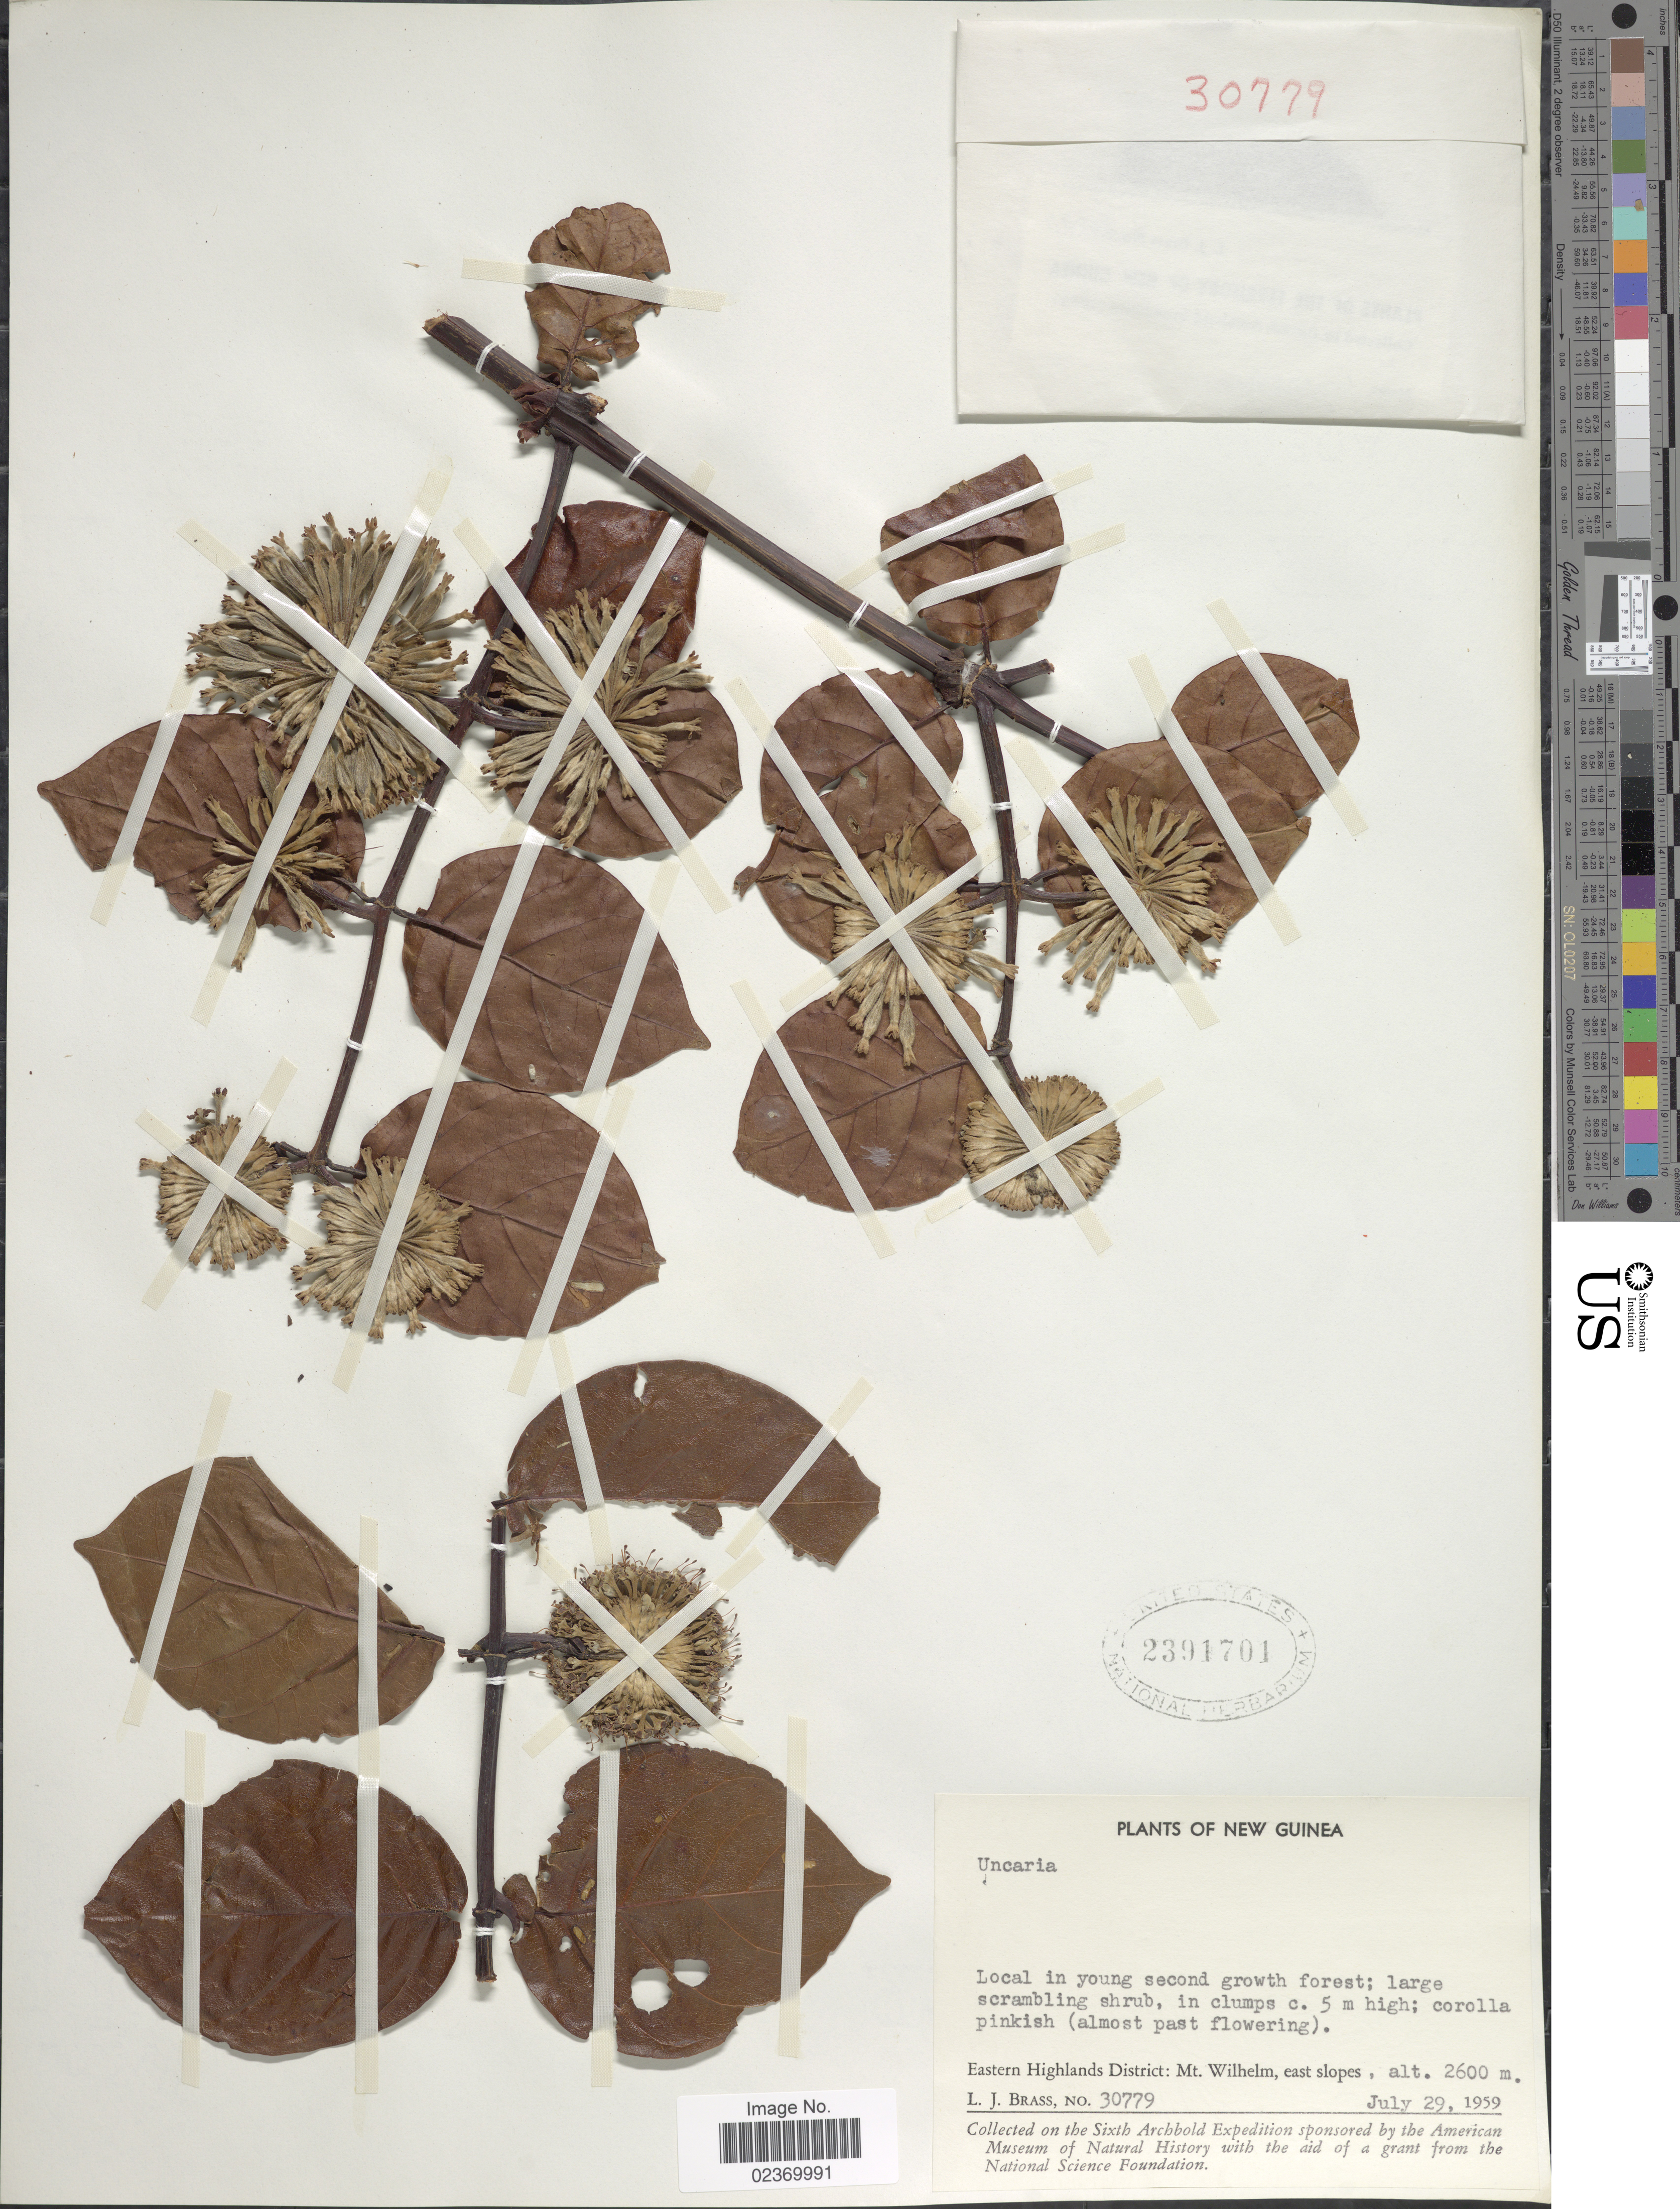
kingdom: Plantae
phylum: Tracheophyta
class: Magnoliopsida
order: Gentianales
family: Rubiaceae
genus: Uncaria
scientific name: Uncaria sp.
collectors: L. J. Brass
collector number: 30779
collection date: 1959-07-29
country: Papua New Guinea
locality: New Guinea, eastern Highlands District: Mt Wilhelm, east slopes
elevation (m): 2600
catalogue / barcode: US 2391701